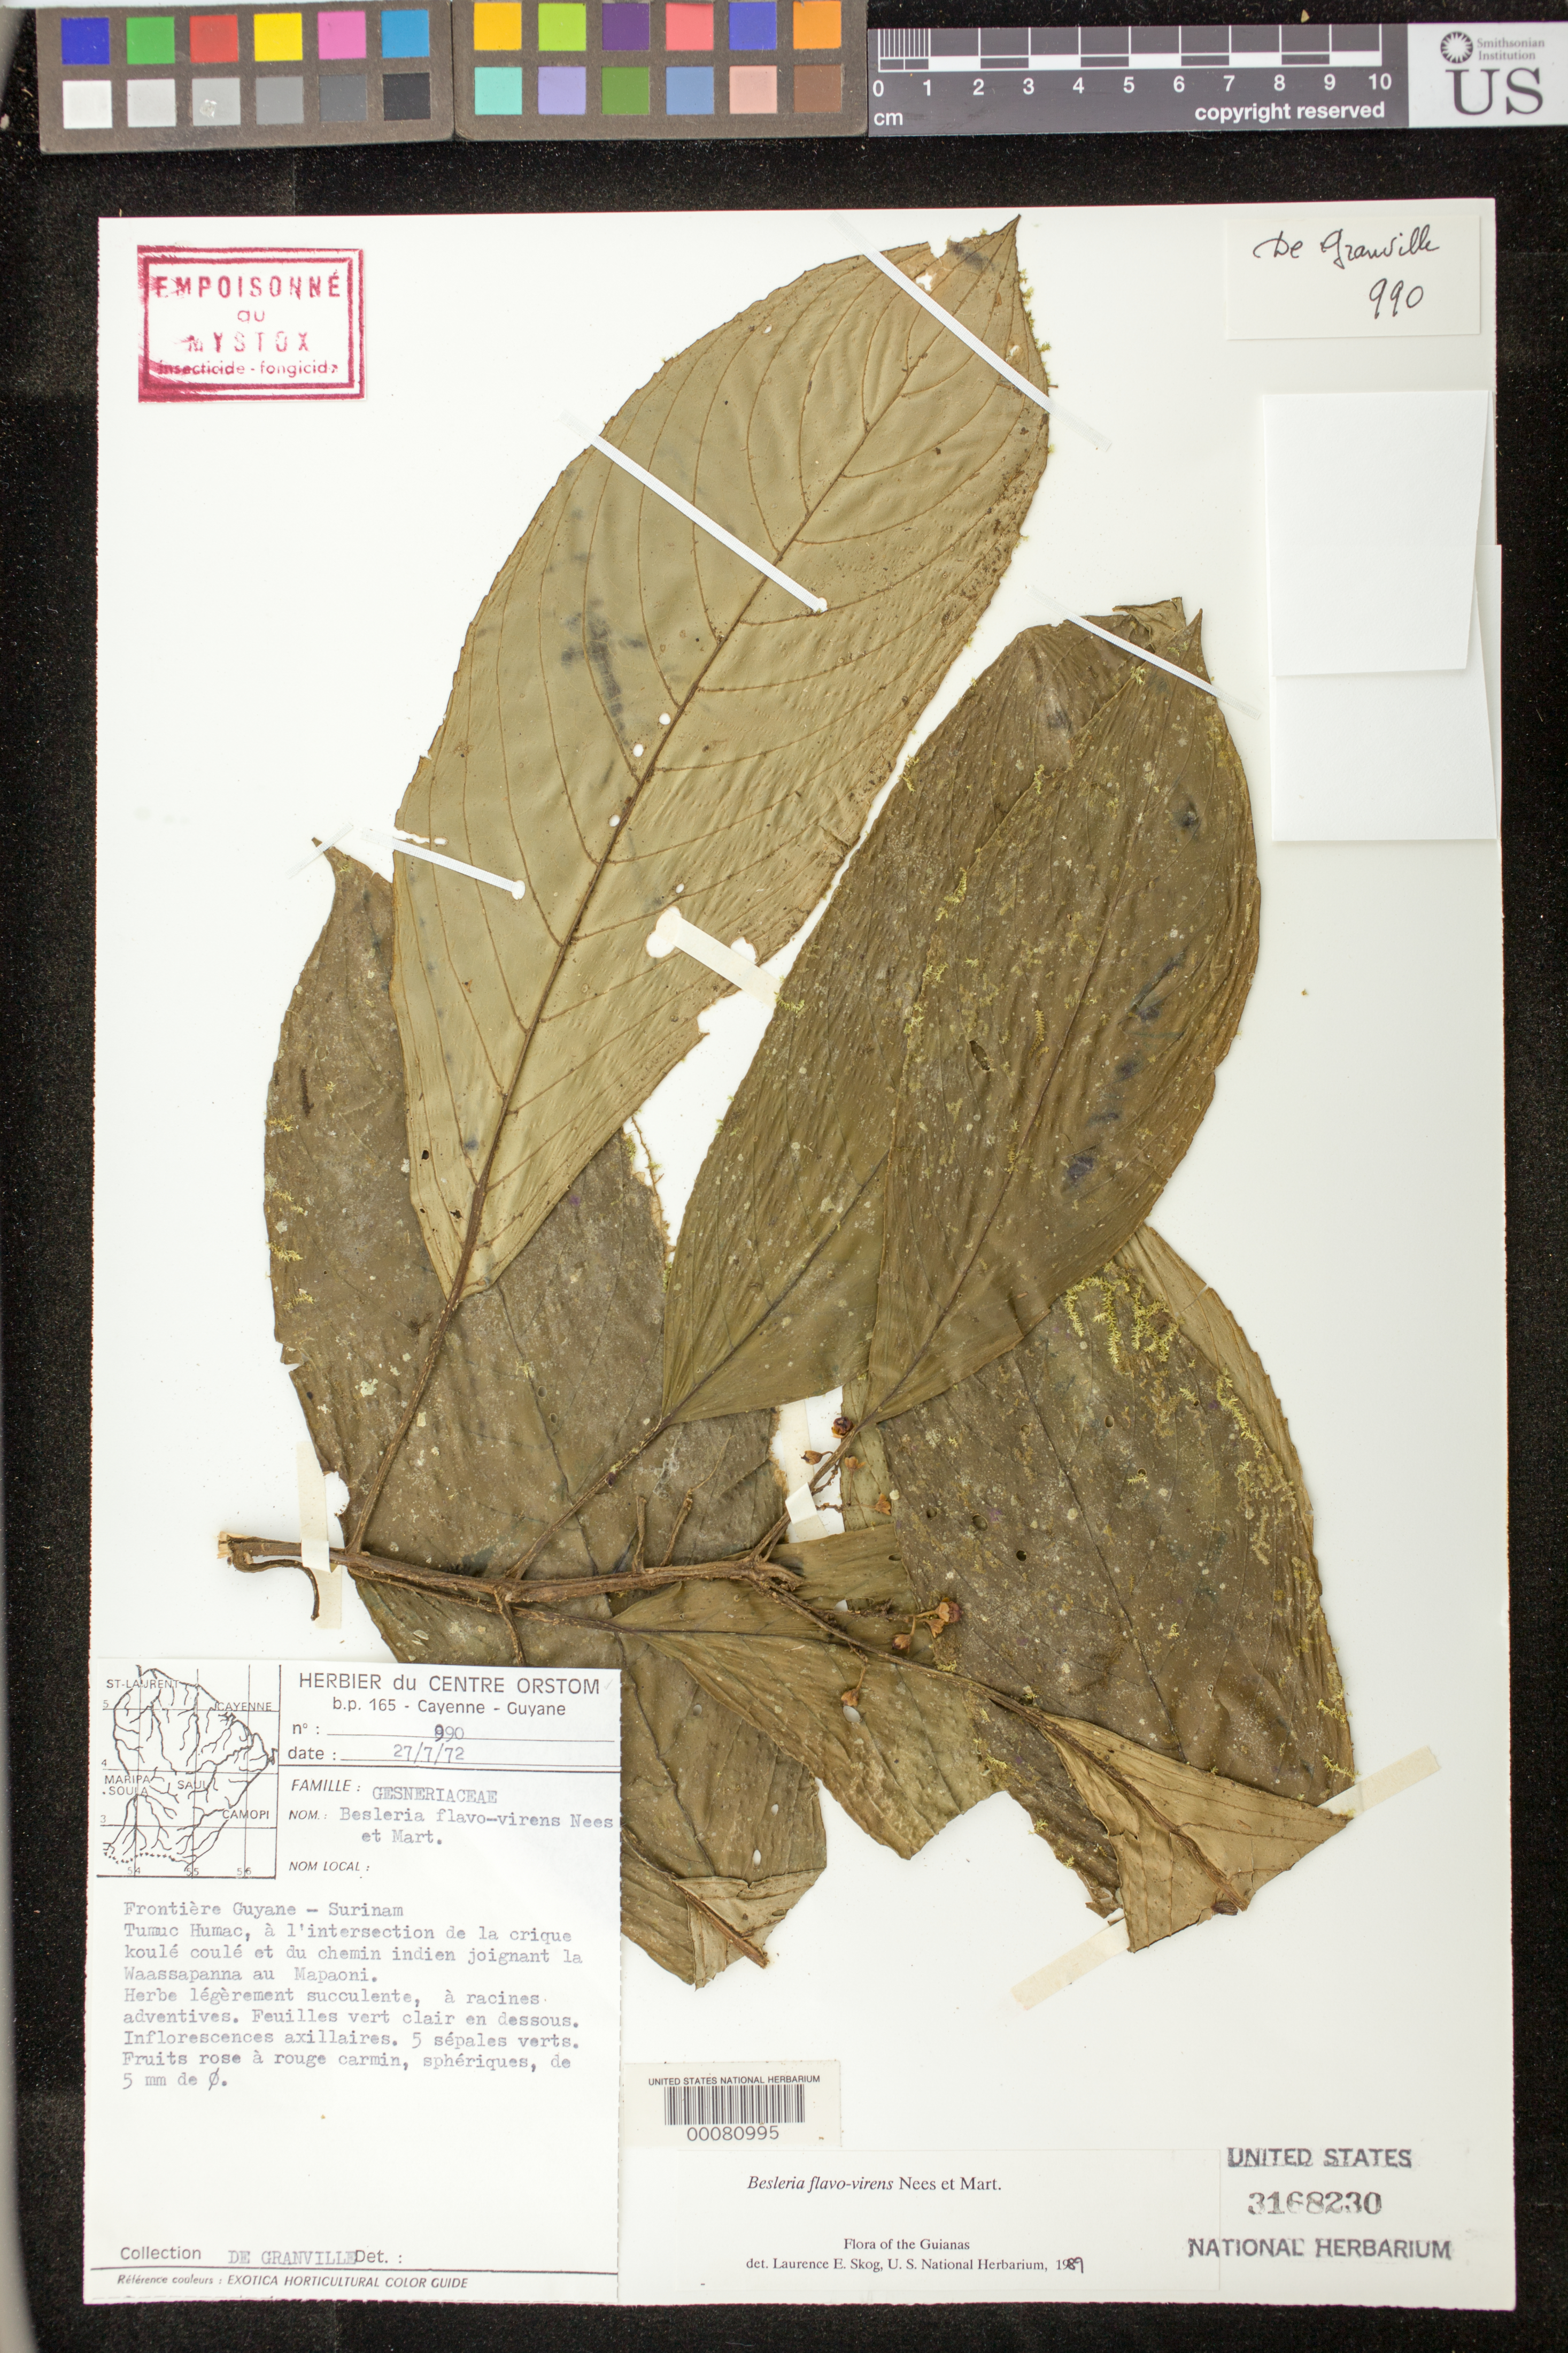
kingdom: Plantae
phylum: Tracheophyta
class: Magnoliopsida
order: Lamiales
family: Gesneriaceae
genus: Besleria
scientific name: Besleria flavo-virens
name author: Nees & Mart.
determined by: Skog, Laurence E.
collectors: J.-J. de Granville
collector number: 990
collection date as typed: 27 Jul 1972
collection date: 1972-07-27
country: French Guiana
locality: Frontière Guyane-Surinam, Tumuc Humac, à l'intersection de la crique Koulé-Koulé et du chemin indien joignant la Waamahpann au Mapaoni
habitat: Forêt dense, humide, dans un bas fond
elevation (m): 280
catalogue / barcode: US 3168230